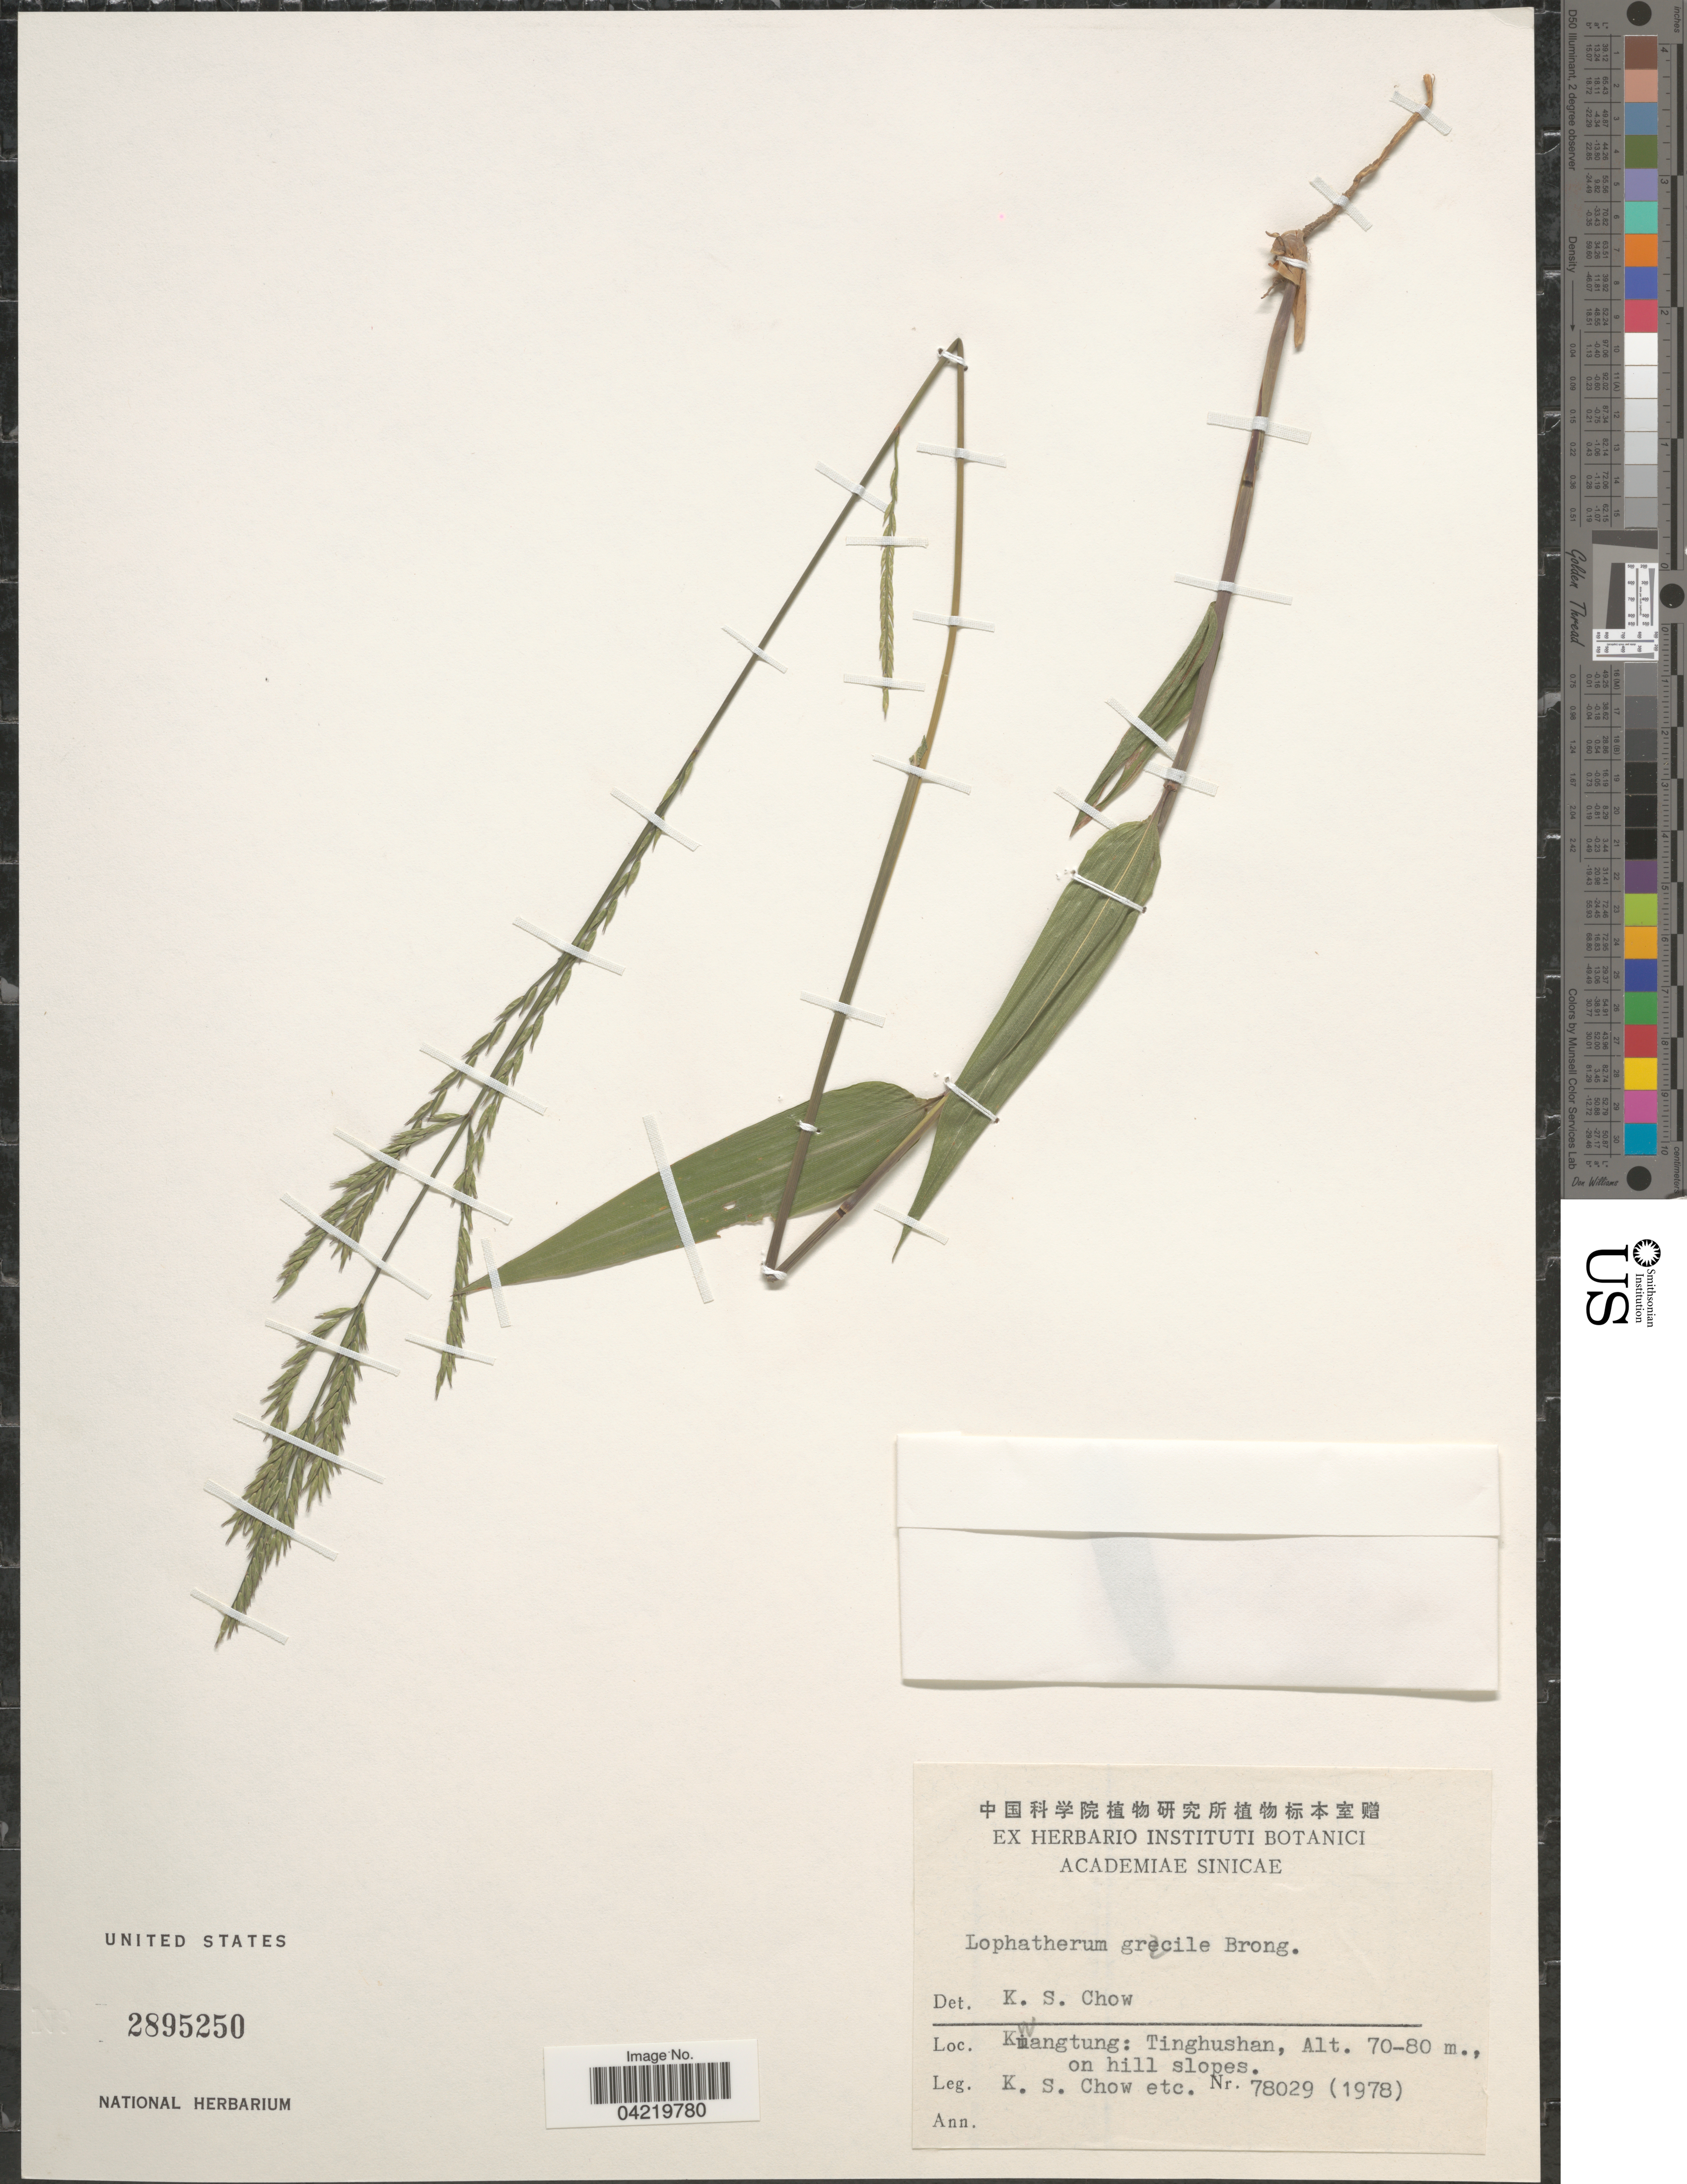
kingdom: Plantae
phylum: Tracheophyta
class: Liliopsida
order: Poales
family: Poaceae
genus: Lophatherum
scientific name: Lophatherum gracile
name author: Brongn.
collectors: K. S. Chow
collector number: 78029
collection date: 1978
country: China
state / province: Guangdong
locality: Kwangtung: Tinghushan, on hill slopes.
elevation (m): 70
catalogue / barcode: US 2895250